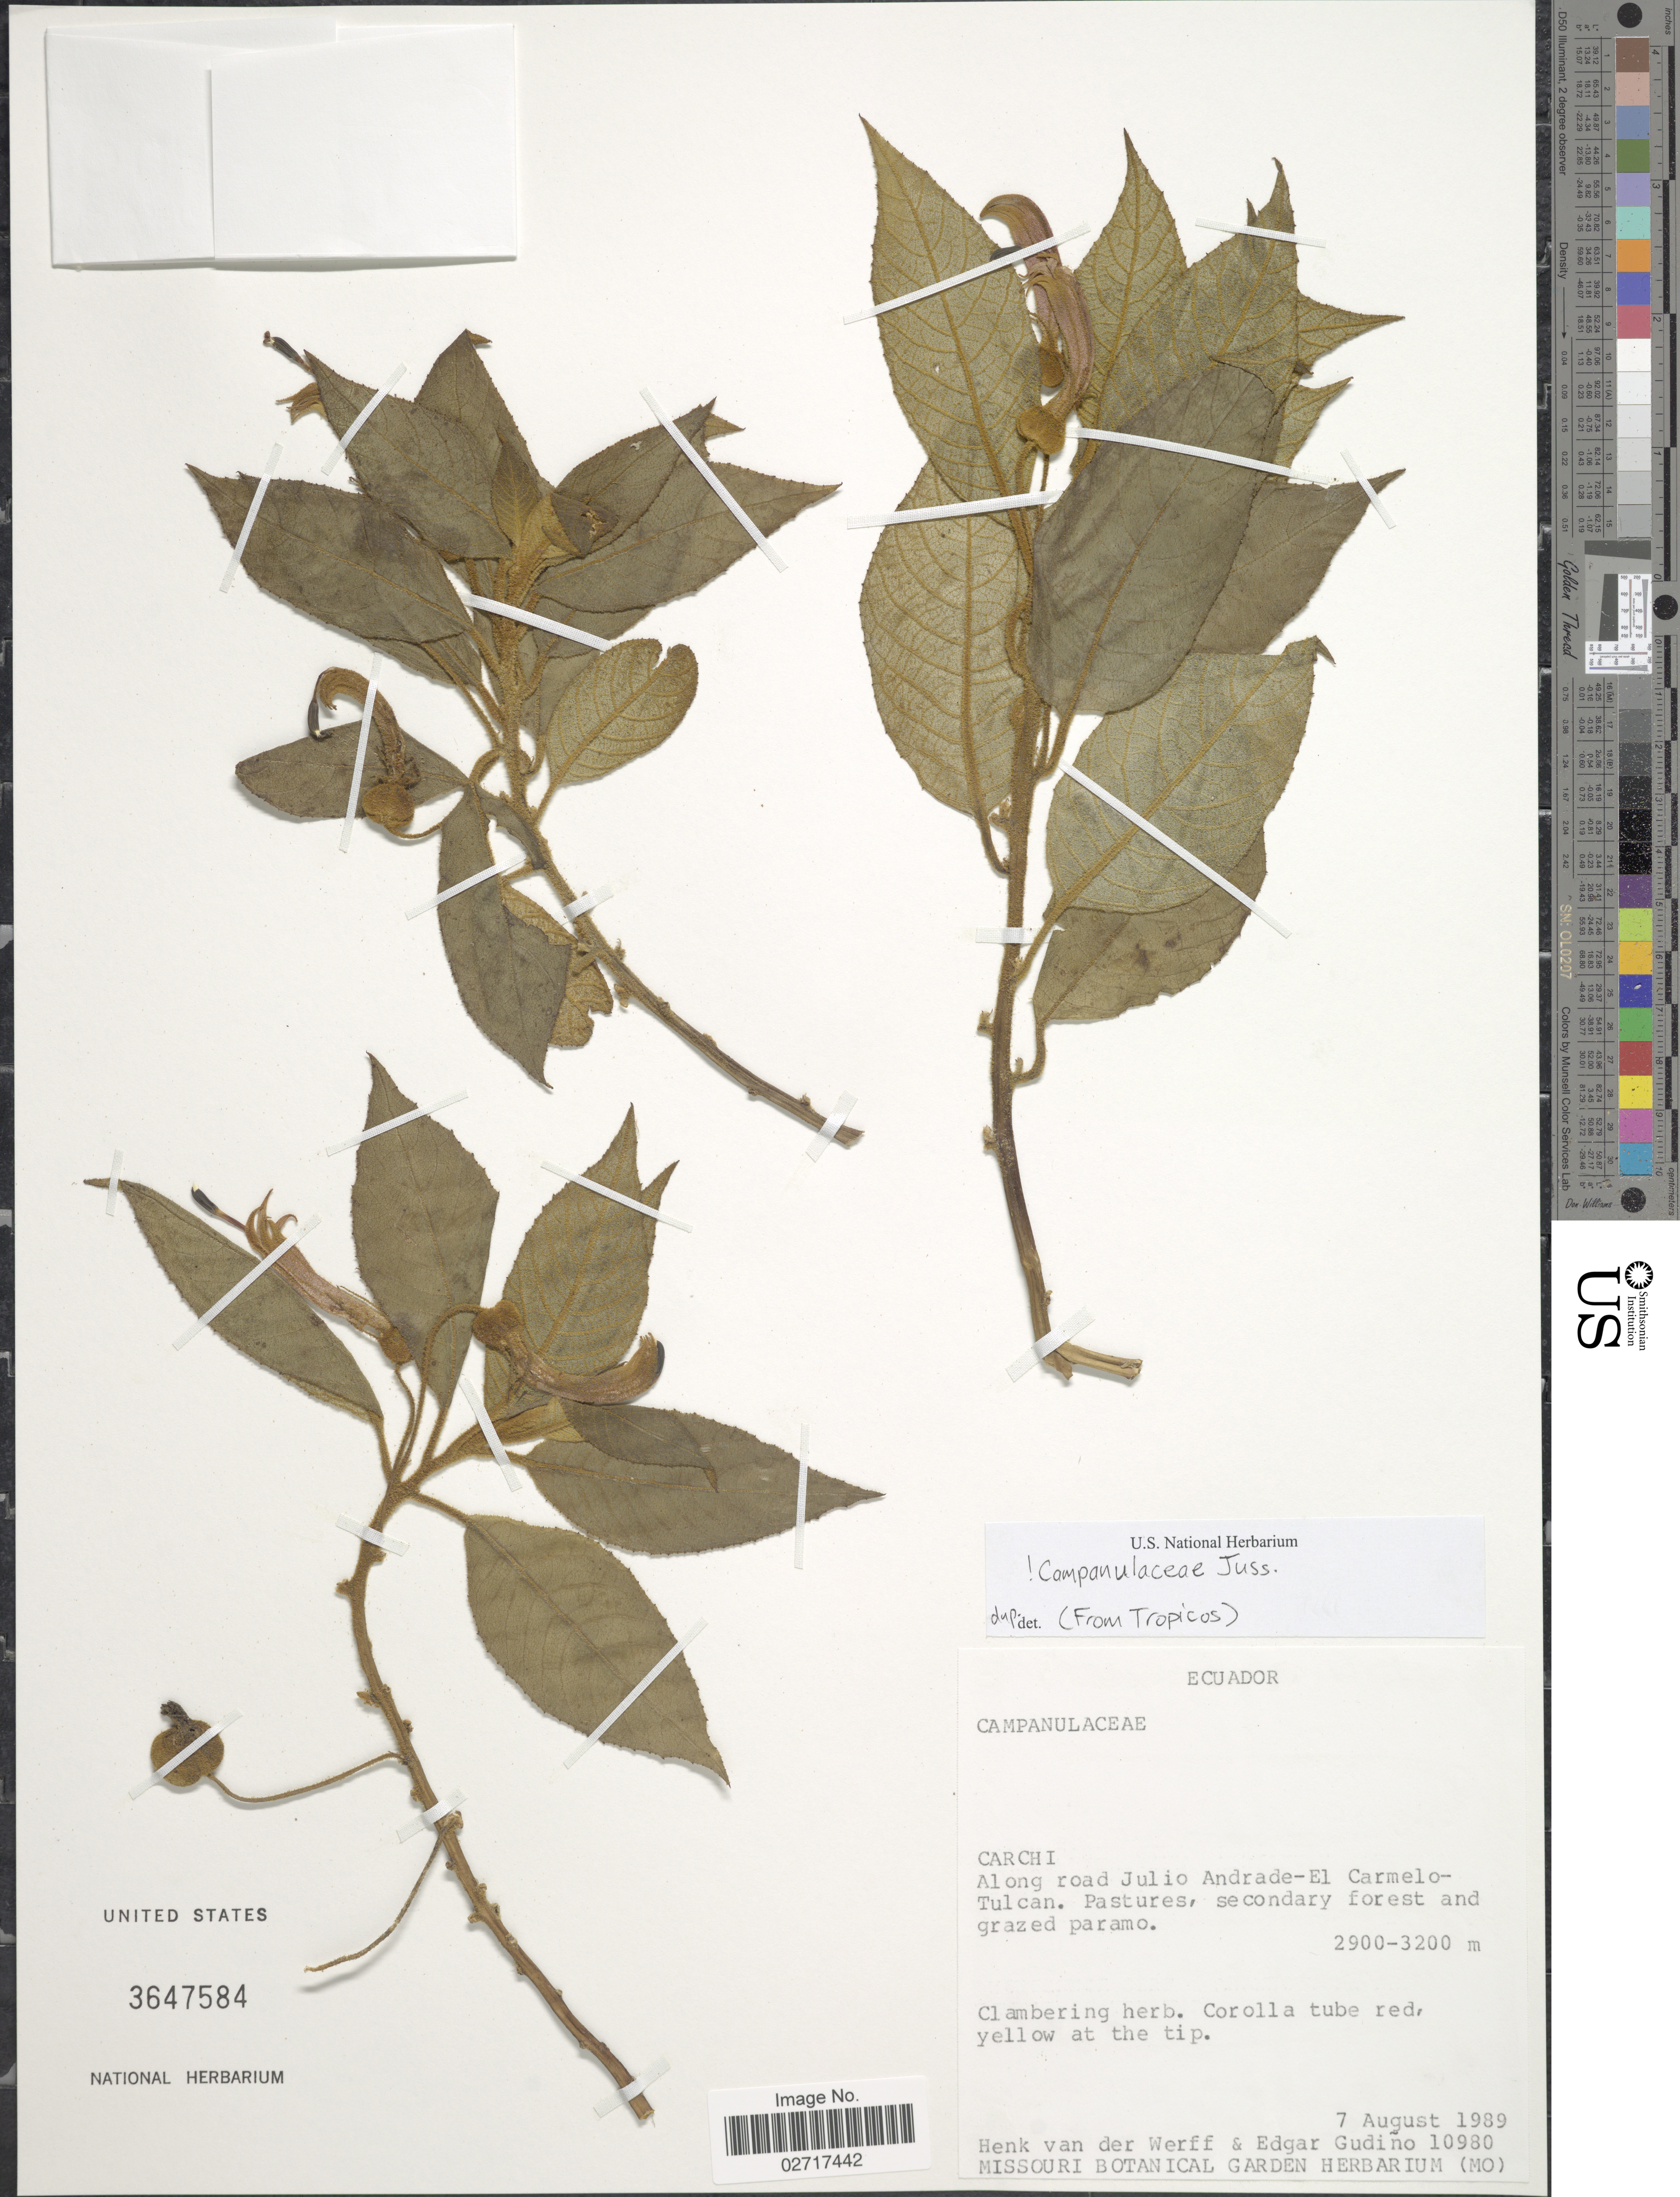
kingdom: Plantae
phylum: Tracheophyta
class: Magnoliopsida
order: Asterales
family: Campanulaceae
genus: Centropogon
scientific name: Centropogon sp.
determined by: Lagomarsino, L. P.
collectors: H. van der Werff & E. Gudiño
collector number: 10980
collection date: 1989-08-07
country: Ecuador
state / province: Carchi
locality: Along road Julio Andrade- El Carmelo-Tulcan.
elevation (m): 2900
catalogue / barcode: US 3647584